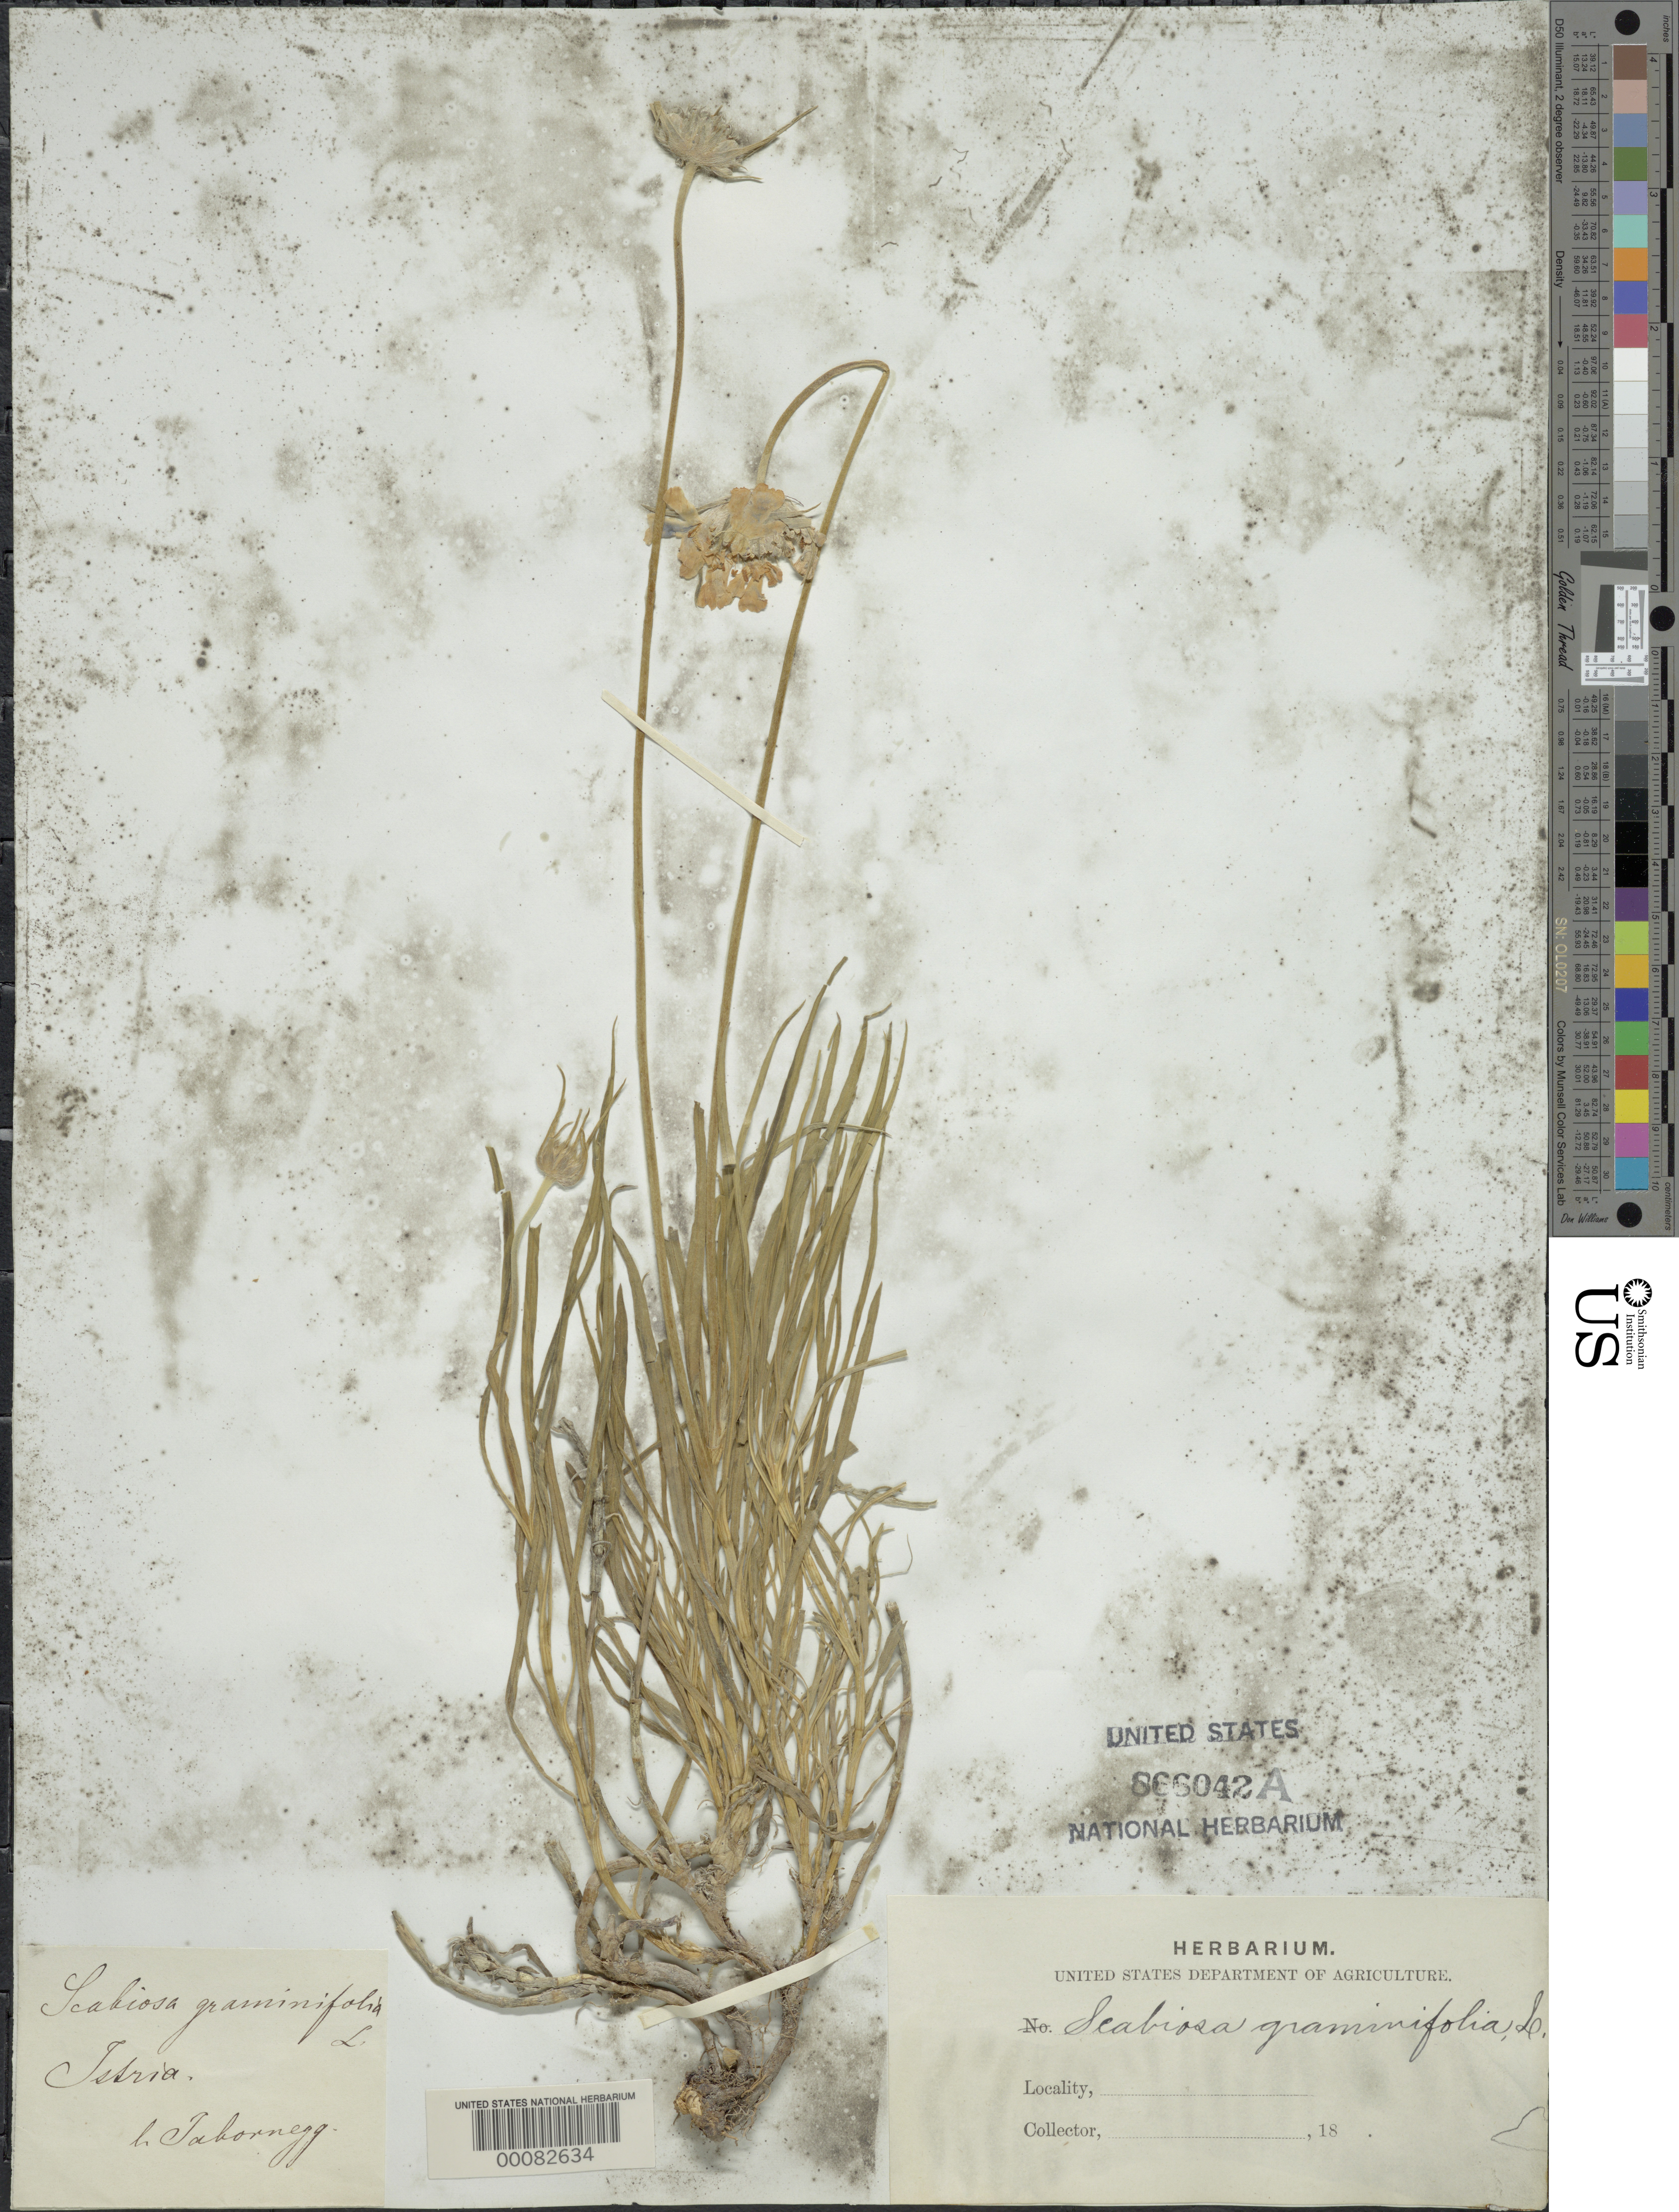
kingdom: Plantae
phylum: Tracheophyta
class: Magnoliopsida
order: Dipsacales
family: Caprifoliaceae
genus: Scabiosa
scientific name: Scabiosa graminifolia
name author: L.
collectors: L. Tabornegg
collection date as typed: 18--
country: Italy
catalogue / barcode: US 866042A